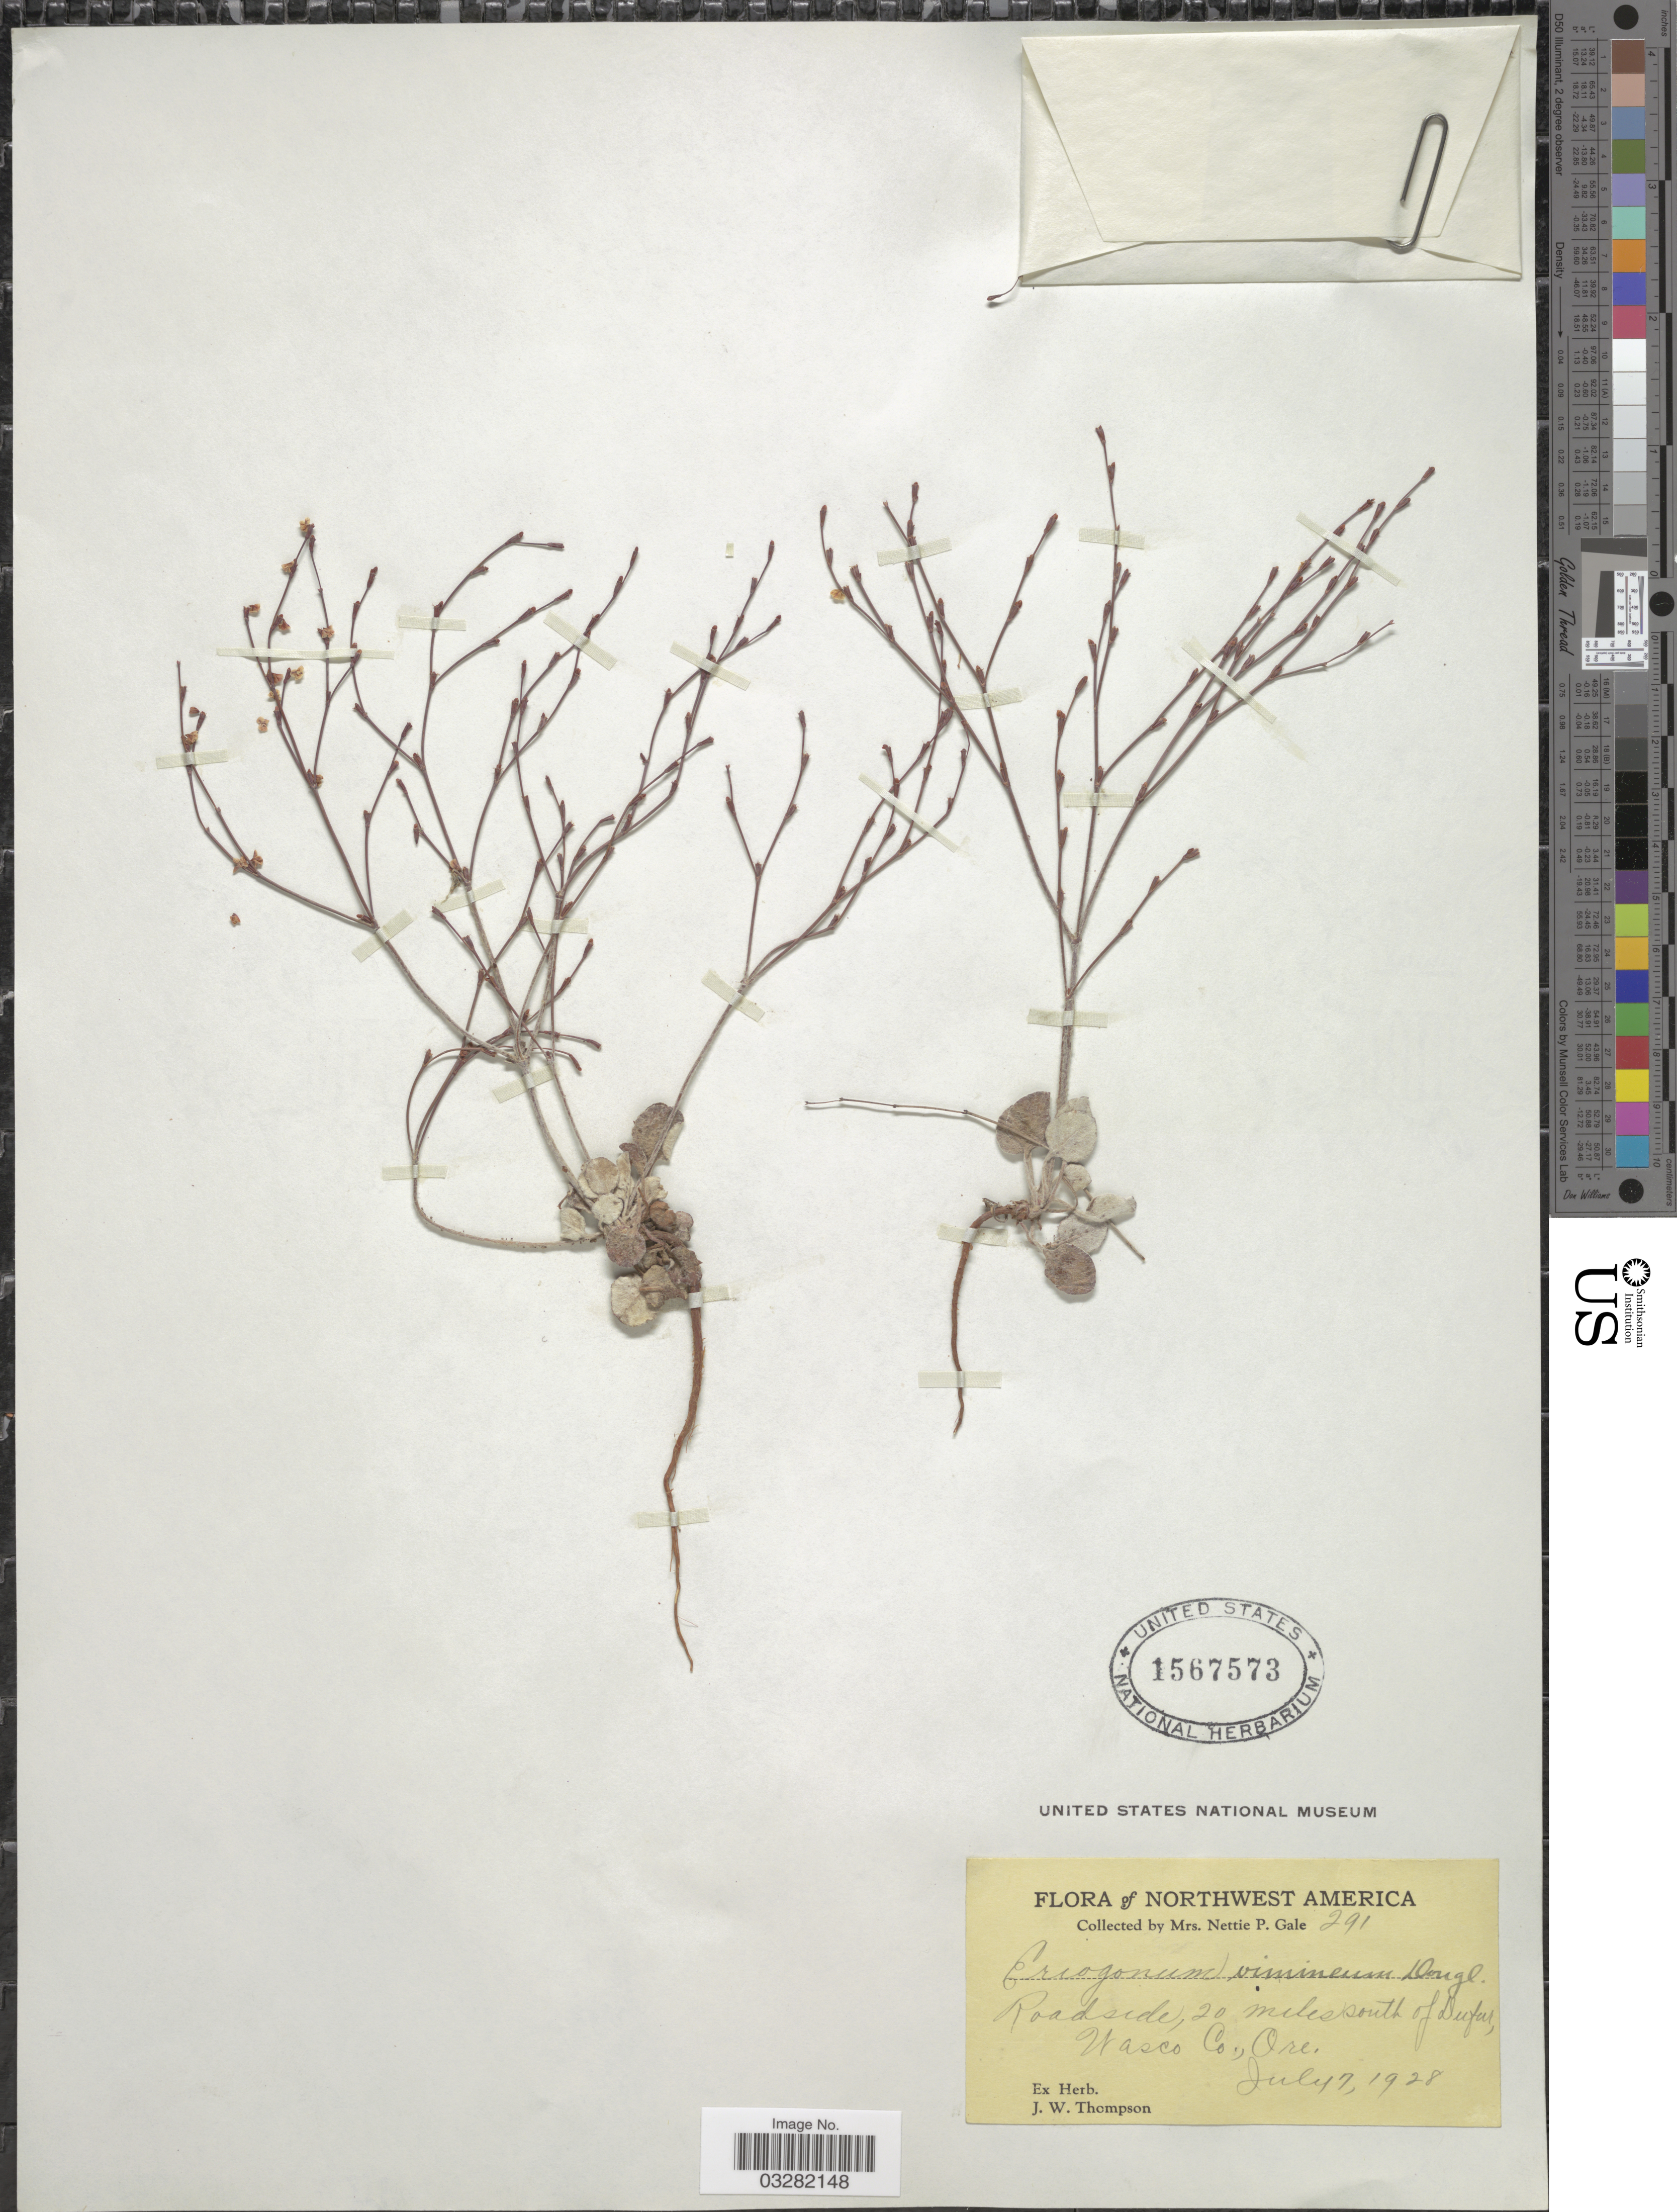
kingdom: Plantae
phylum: Tracheophyta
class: Magnoliopsida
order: Caryophyllales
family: Polygonaceae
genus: Eriogonum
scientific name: Eriogonum vimineum var. vimineum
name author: Douglas ex Benth.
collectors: N. Gale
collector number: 291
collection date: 1928-07-07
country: United States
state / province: Oregon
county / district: Wasco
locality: Northwest America. Roadside, 20 miles south of Dufur, Wasco Co.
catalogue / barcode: US 1567573